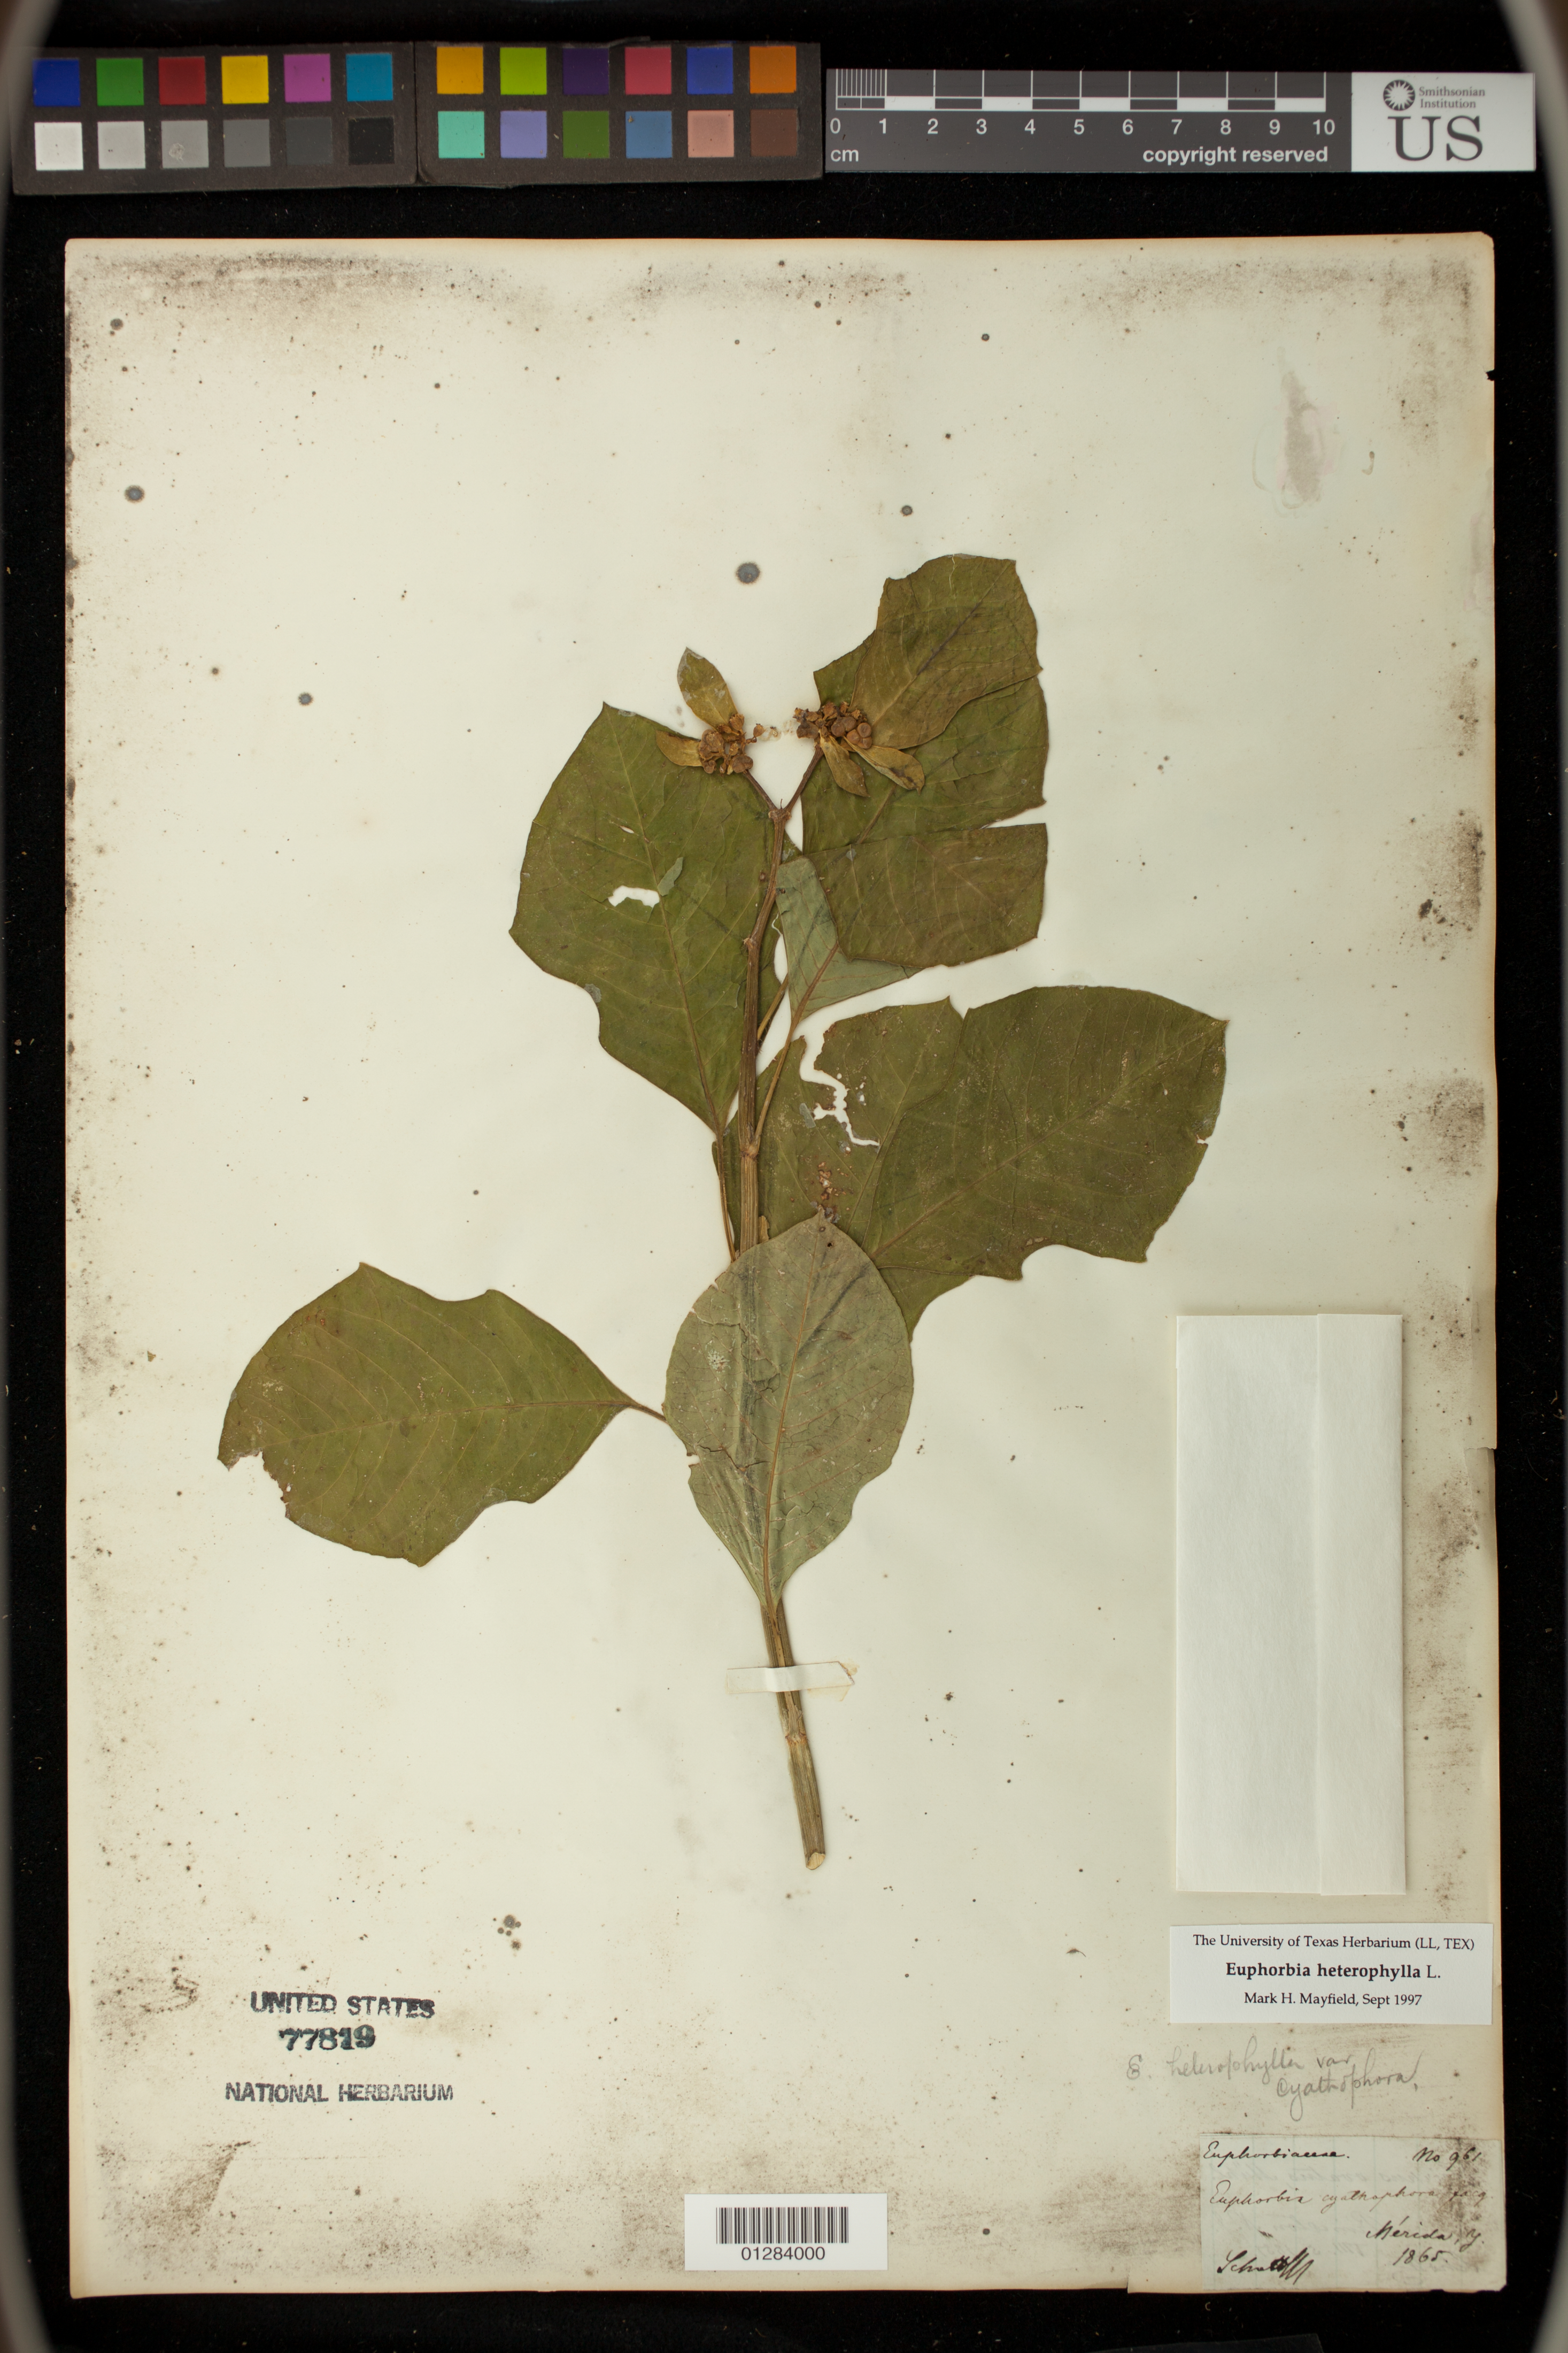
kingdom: Plantae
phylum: Tracheophyta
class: Magnoliopsida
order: Malpighiales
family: Euphorbiaceae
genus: Euphorbia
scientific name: Euphorbia heterophylla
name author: L.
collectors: Schott, --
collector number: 961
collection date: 1865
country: Mexico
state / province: Yucatán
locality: Merida, Y [Yucatan?]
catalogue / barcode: US 77819